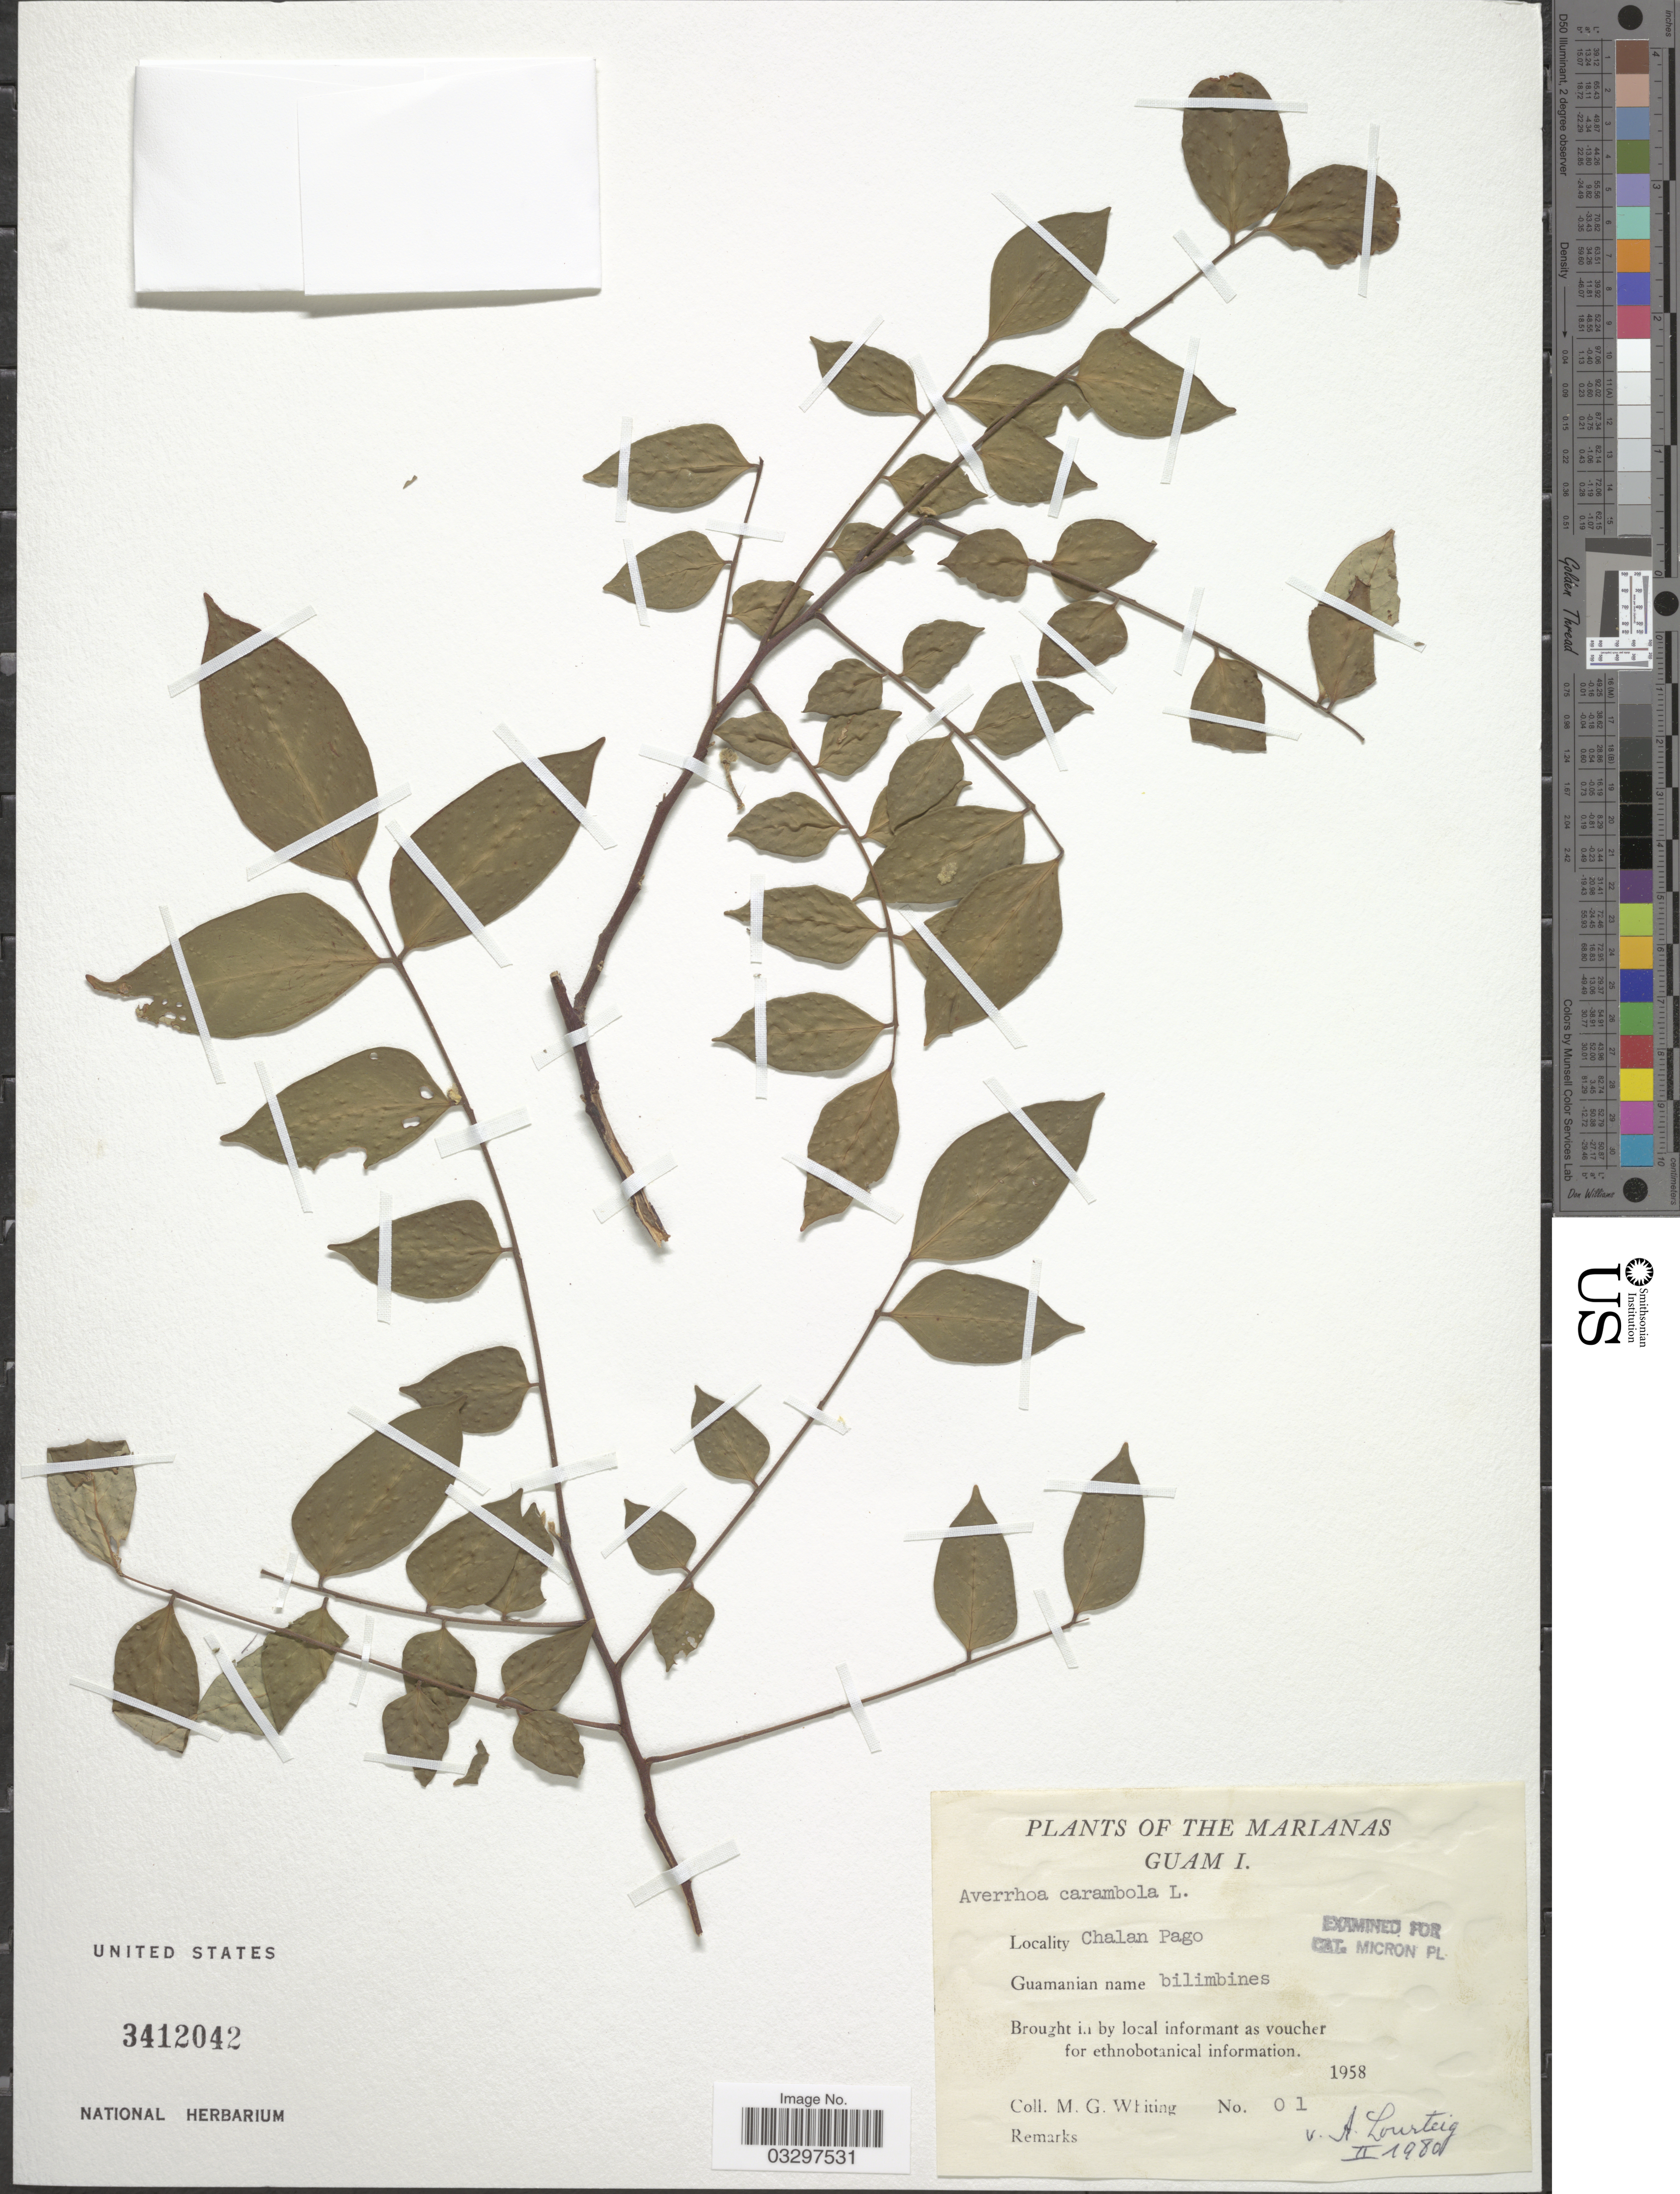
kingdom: Plantae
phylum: Tracheophyta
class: Magnoliopsida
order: Oxalidales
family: Oxalidaceae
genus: Averrhoa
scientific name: Averrhoa carambola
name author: L.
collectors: M. Whiting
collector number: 01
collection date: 1958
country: Guam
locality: The Marianas. Chalan Pago.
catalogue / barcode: US 3412042